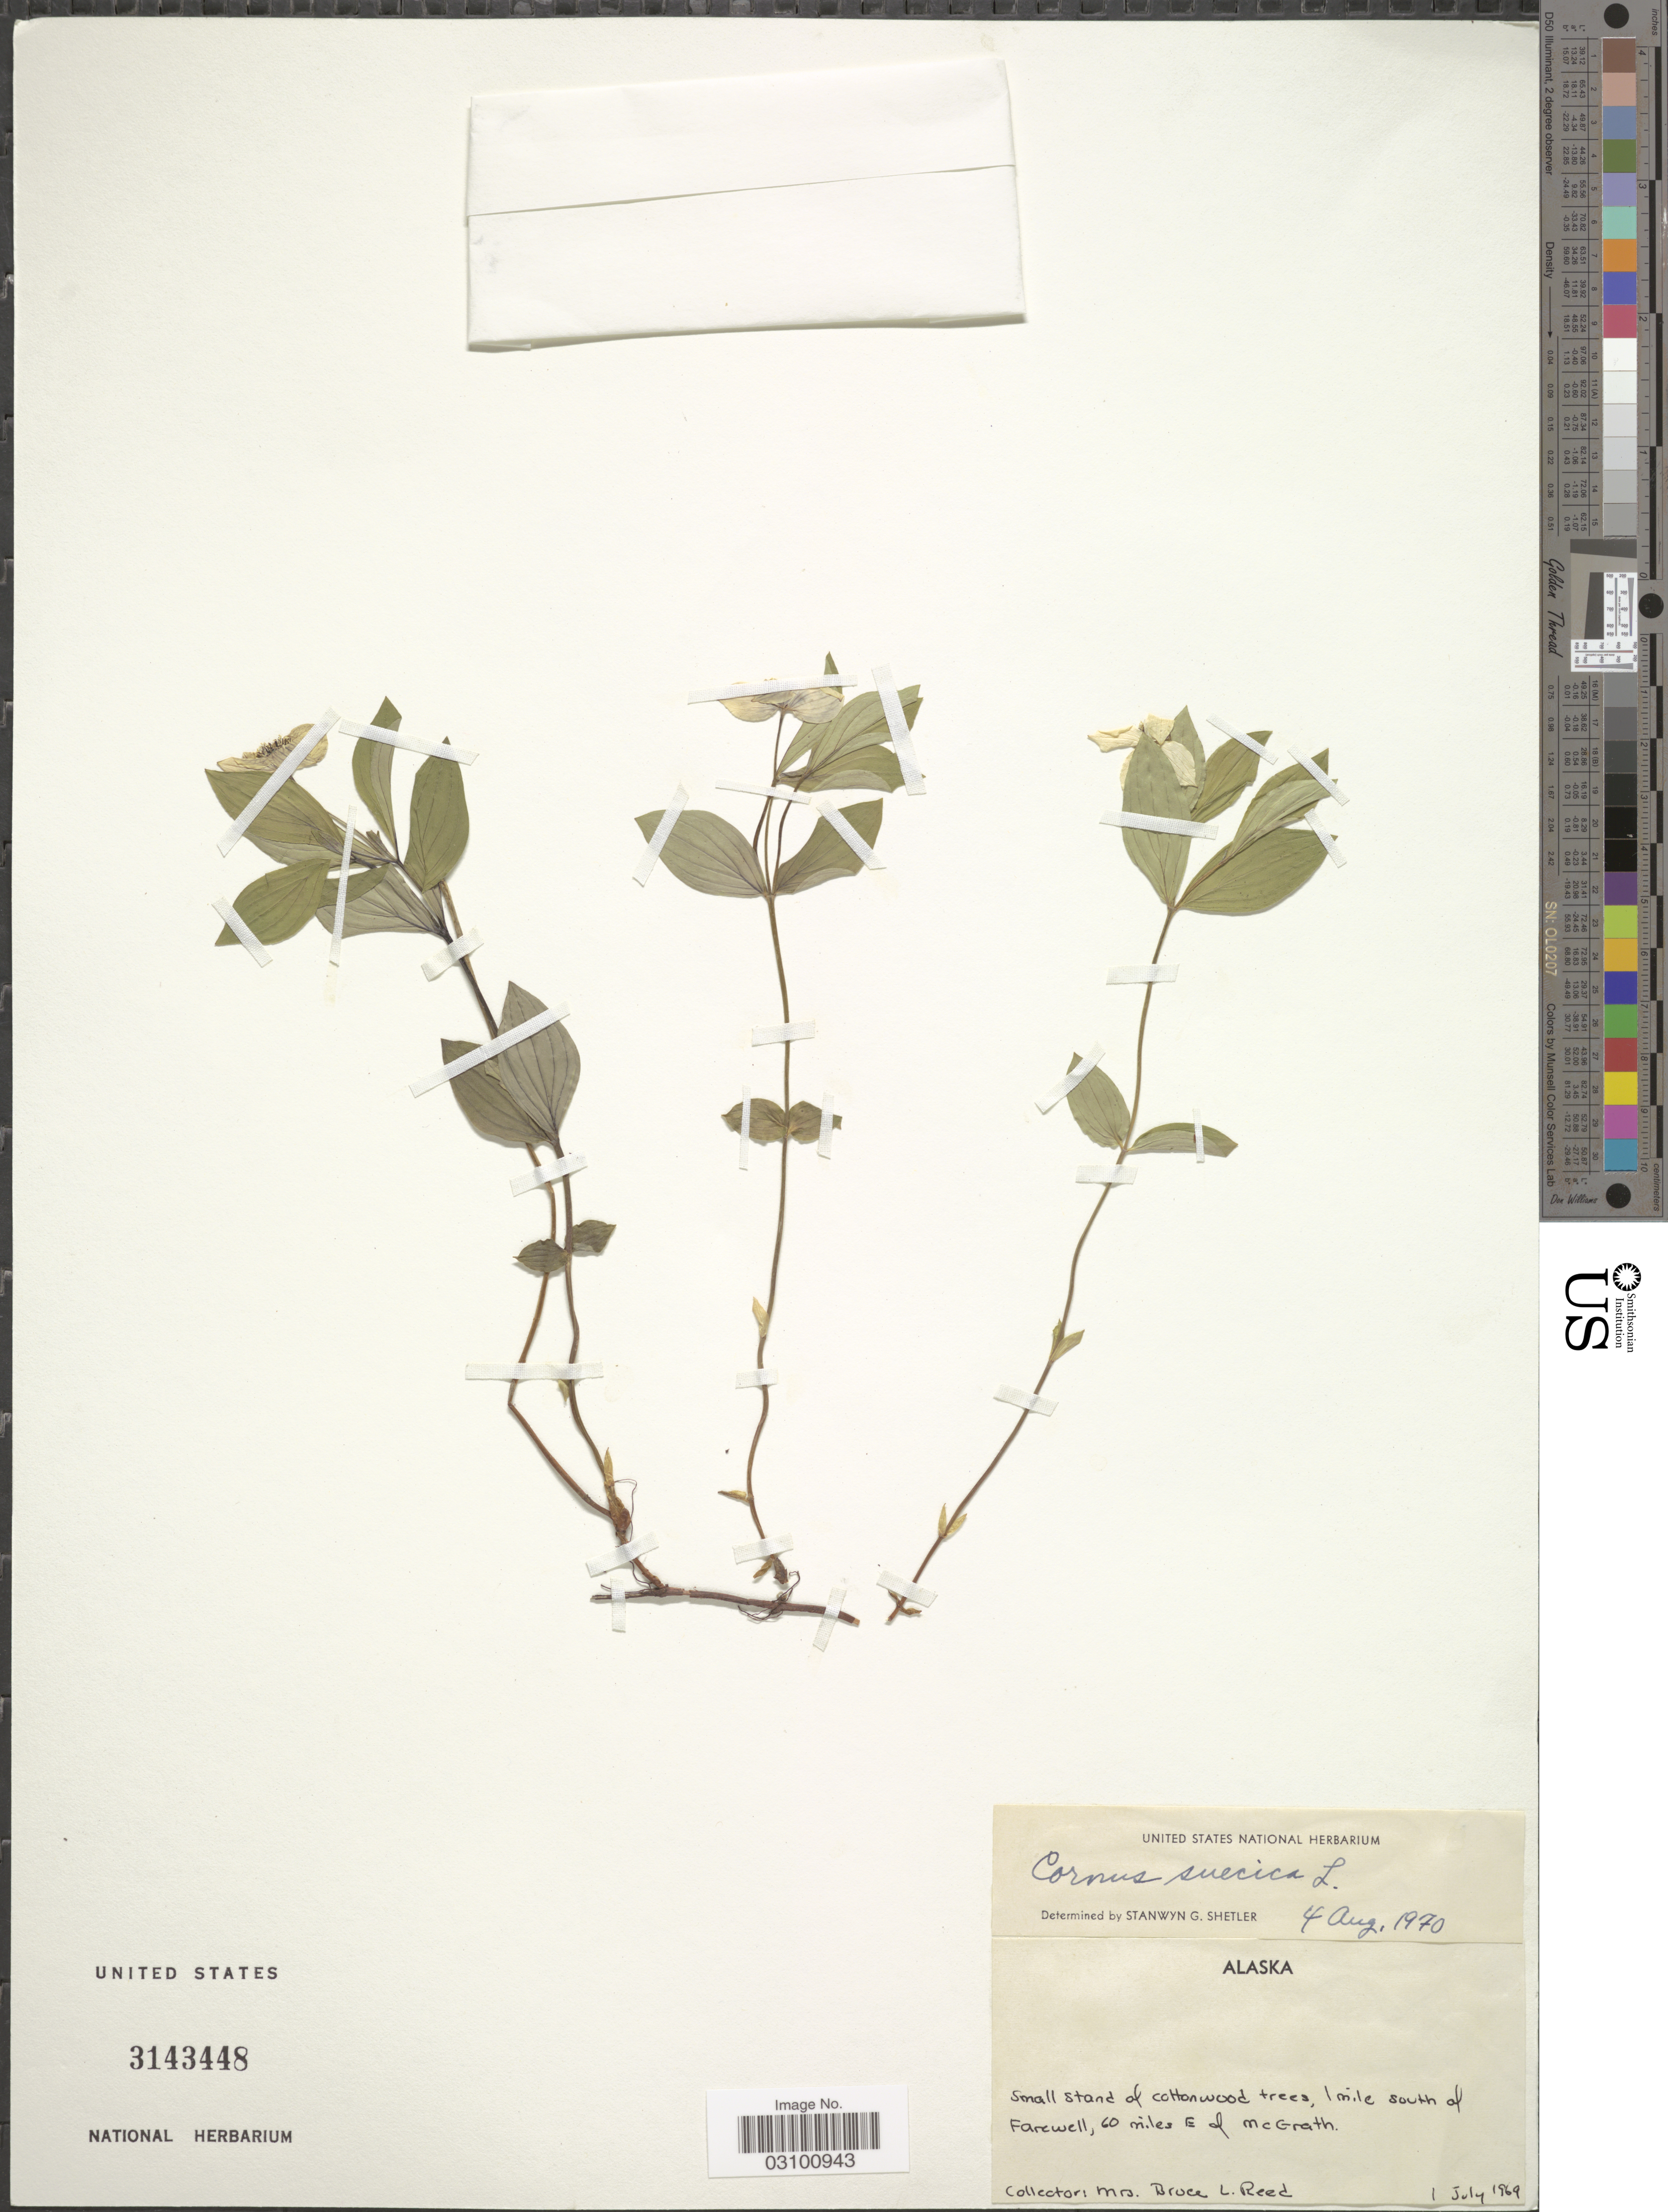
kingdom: Plantae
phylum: Tracheophyta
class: Magnoliopsida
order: Cornales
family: Cornaceae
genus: Cornus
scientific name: Cornus suecica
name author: L.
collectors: B. Reed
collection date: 1969-07-01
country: United States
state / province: Alaska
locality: Small stand of cottonwood trees, 1 mile south of Farewell, 60 miles E of McGrath.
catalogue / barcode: US 3143448